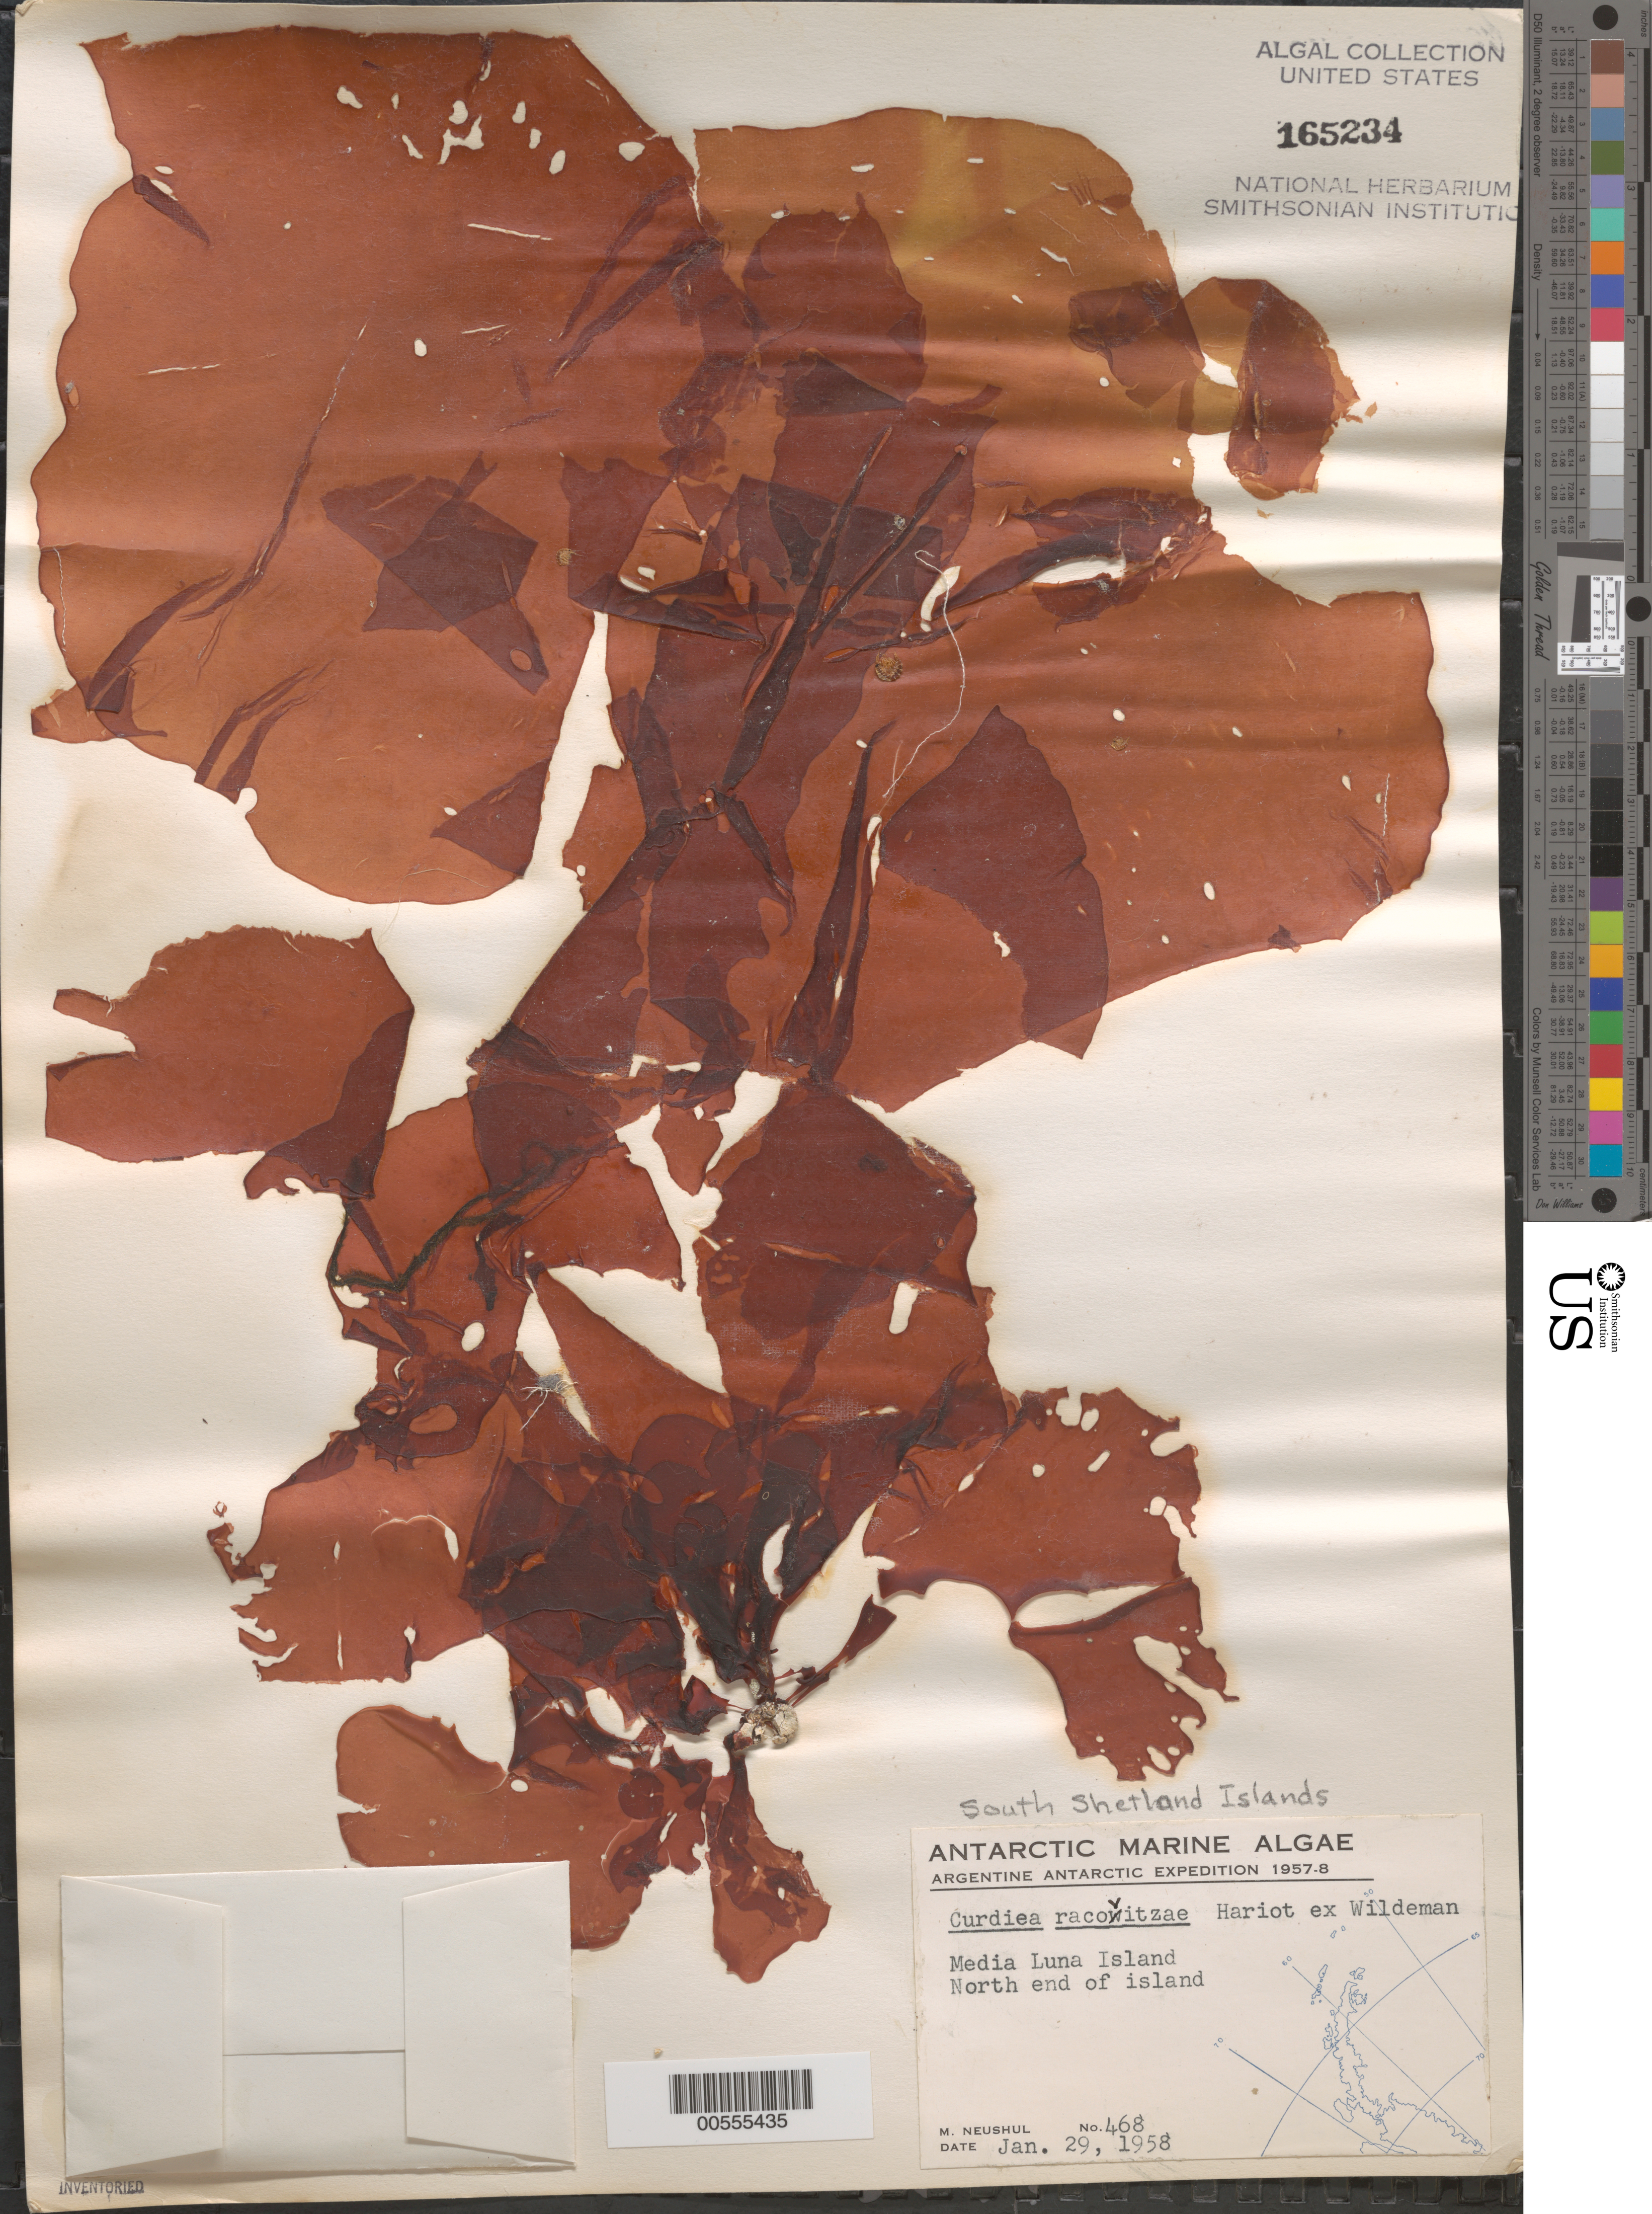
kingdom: Plantae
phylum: Rhodophyta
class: Florideophyceae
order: Gracilariales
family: Gracilariaceae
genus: Curdiea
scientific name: Curdiea racovitzae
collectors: M. Neushul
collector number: Neushul 468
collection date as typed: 29 Jan 1958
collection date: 1958-01-29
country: Antarctica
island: Half Moon Island (Media Luna Island)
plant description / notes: Argentine Antarctic Expedition, 1957-1958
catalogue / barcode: US 165234